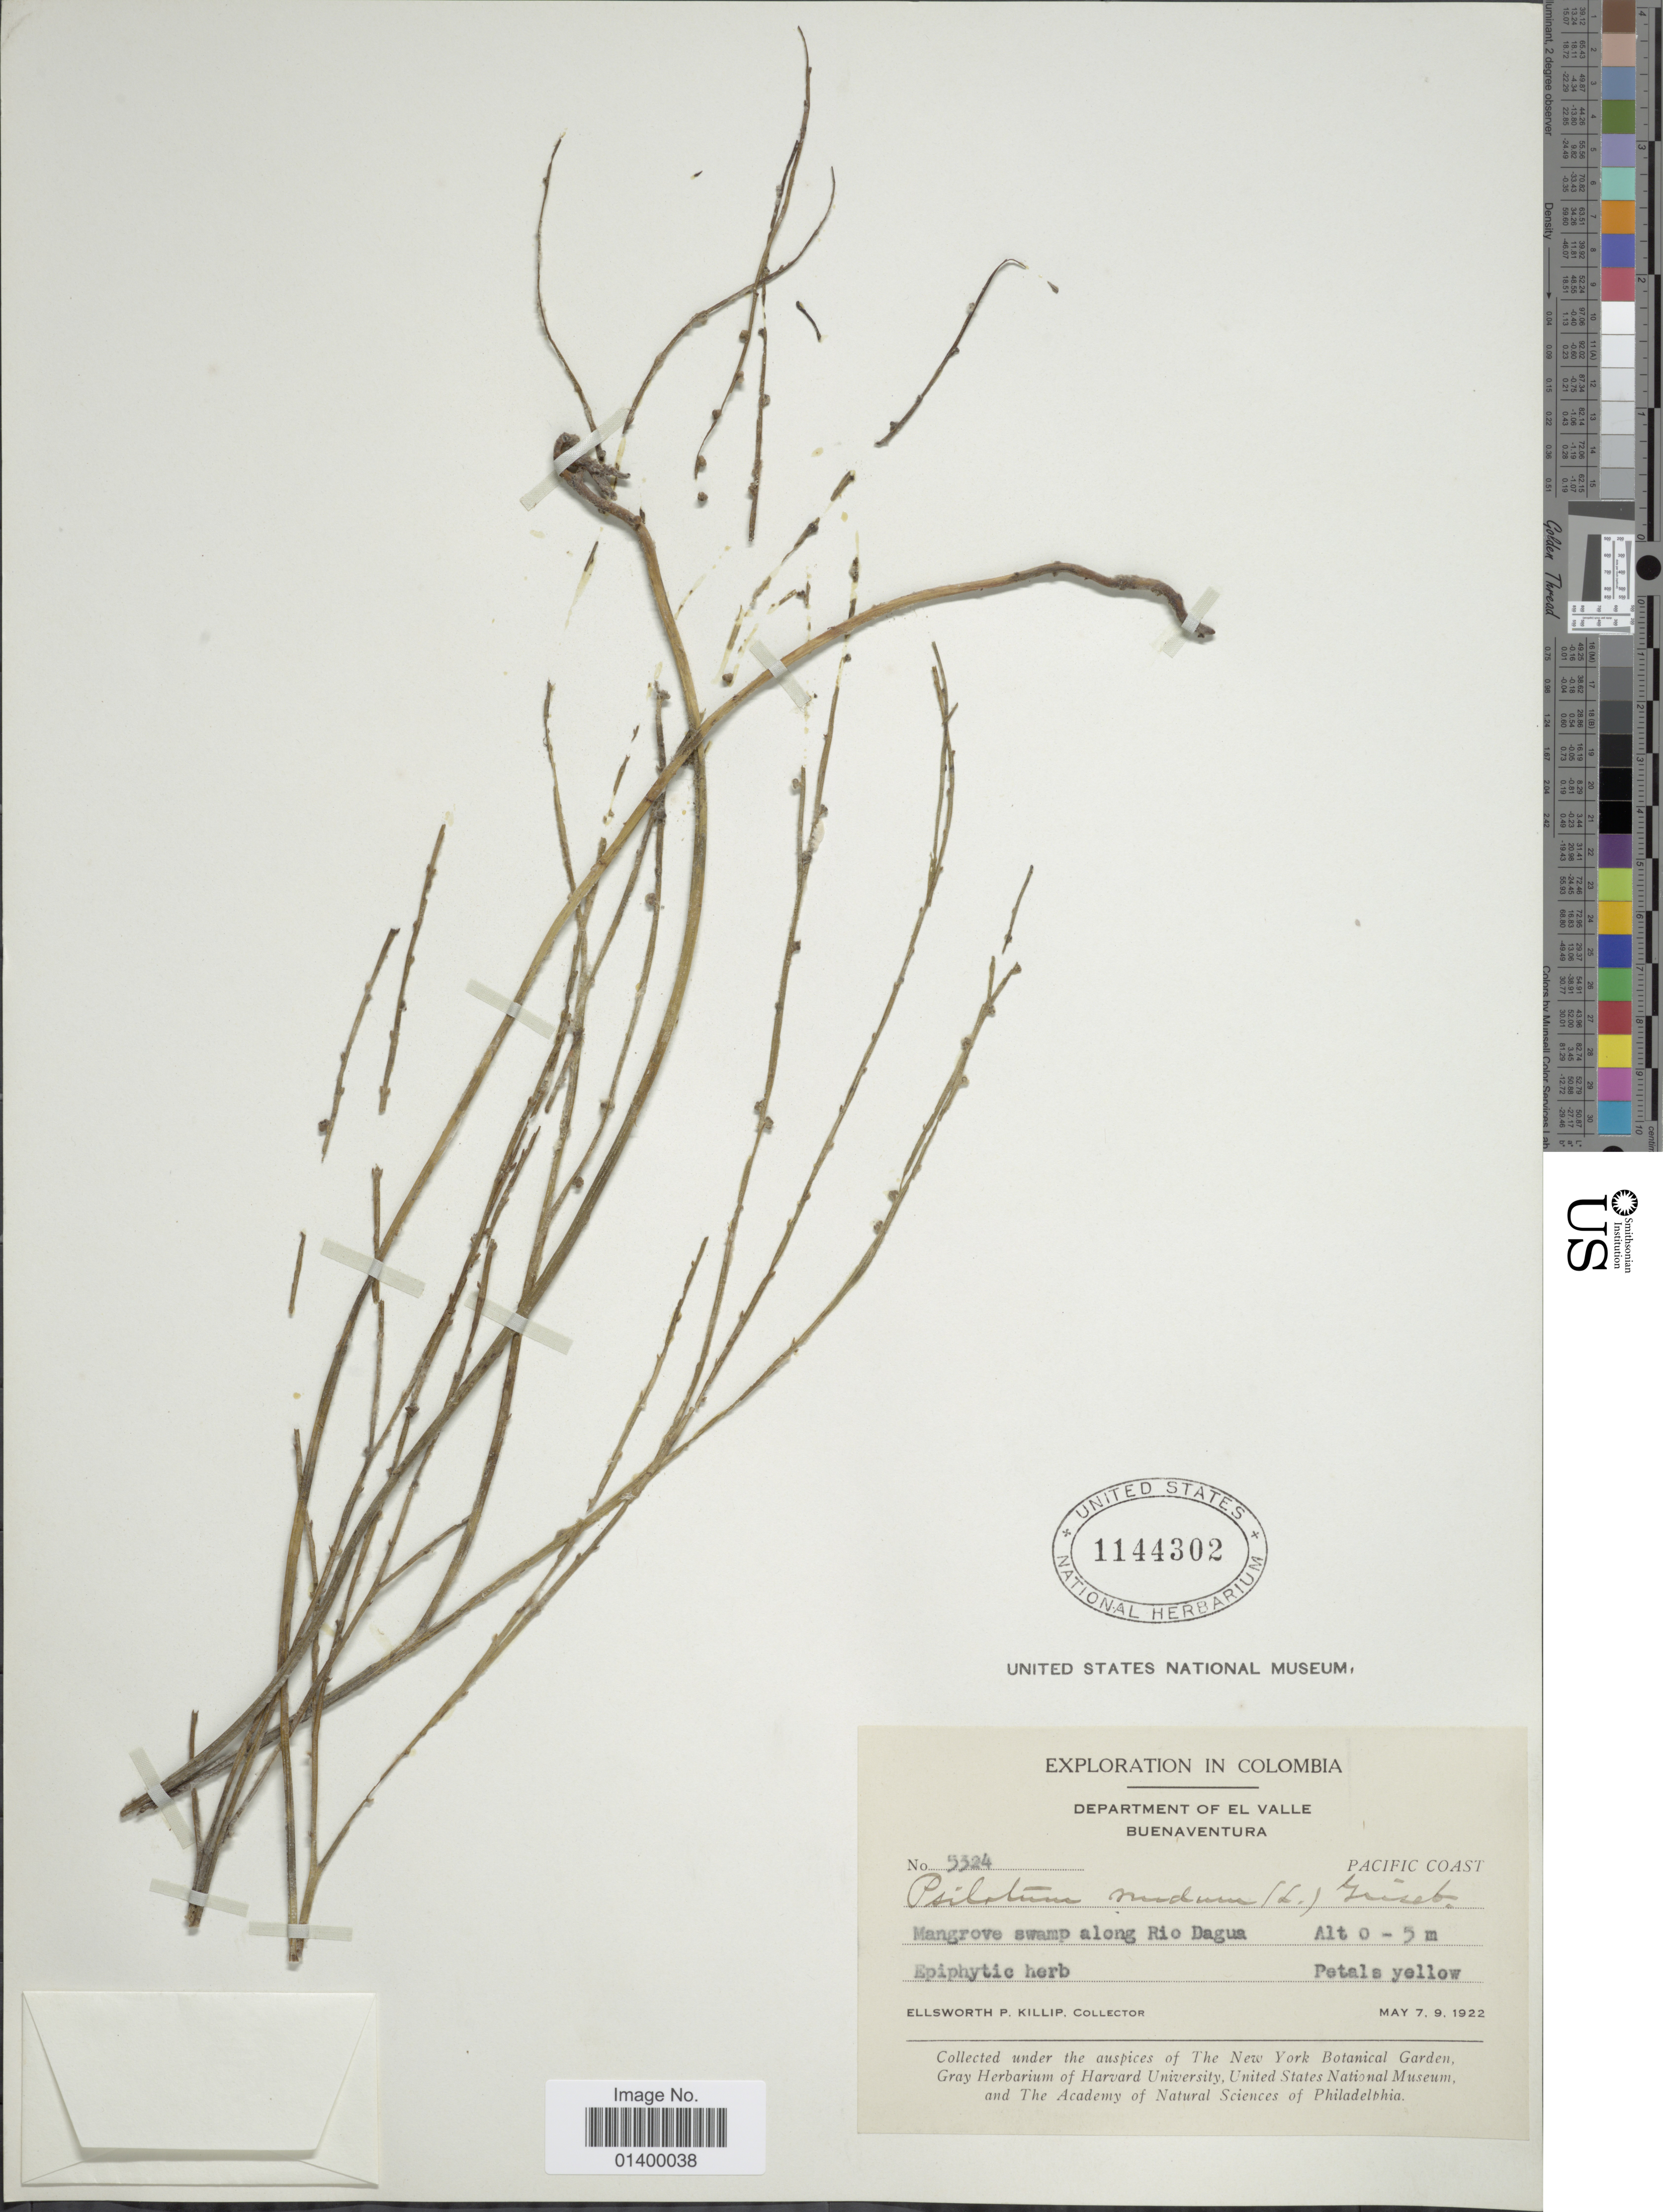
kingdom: Plantae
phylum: Tracheophyta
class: Polypodiopsida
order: Psilotales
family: Psilotaceae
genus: Psilotum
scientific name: Psilotum nudum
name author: (L.) P. Beauv.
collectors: E. P. Killip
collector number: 5324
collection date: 1922-05-07/1922-05-09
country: Colombia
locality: Department of El Valle. Buenaventura. Pacific Coast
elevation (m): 0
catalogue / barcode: US 1144302